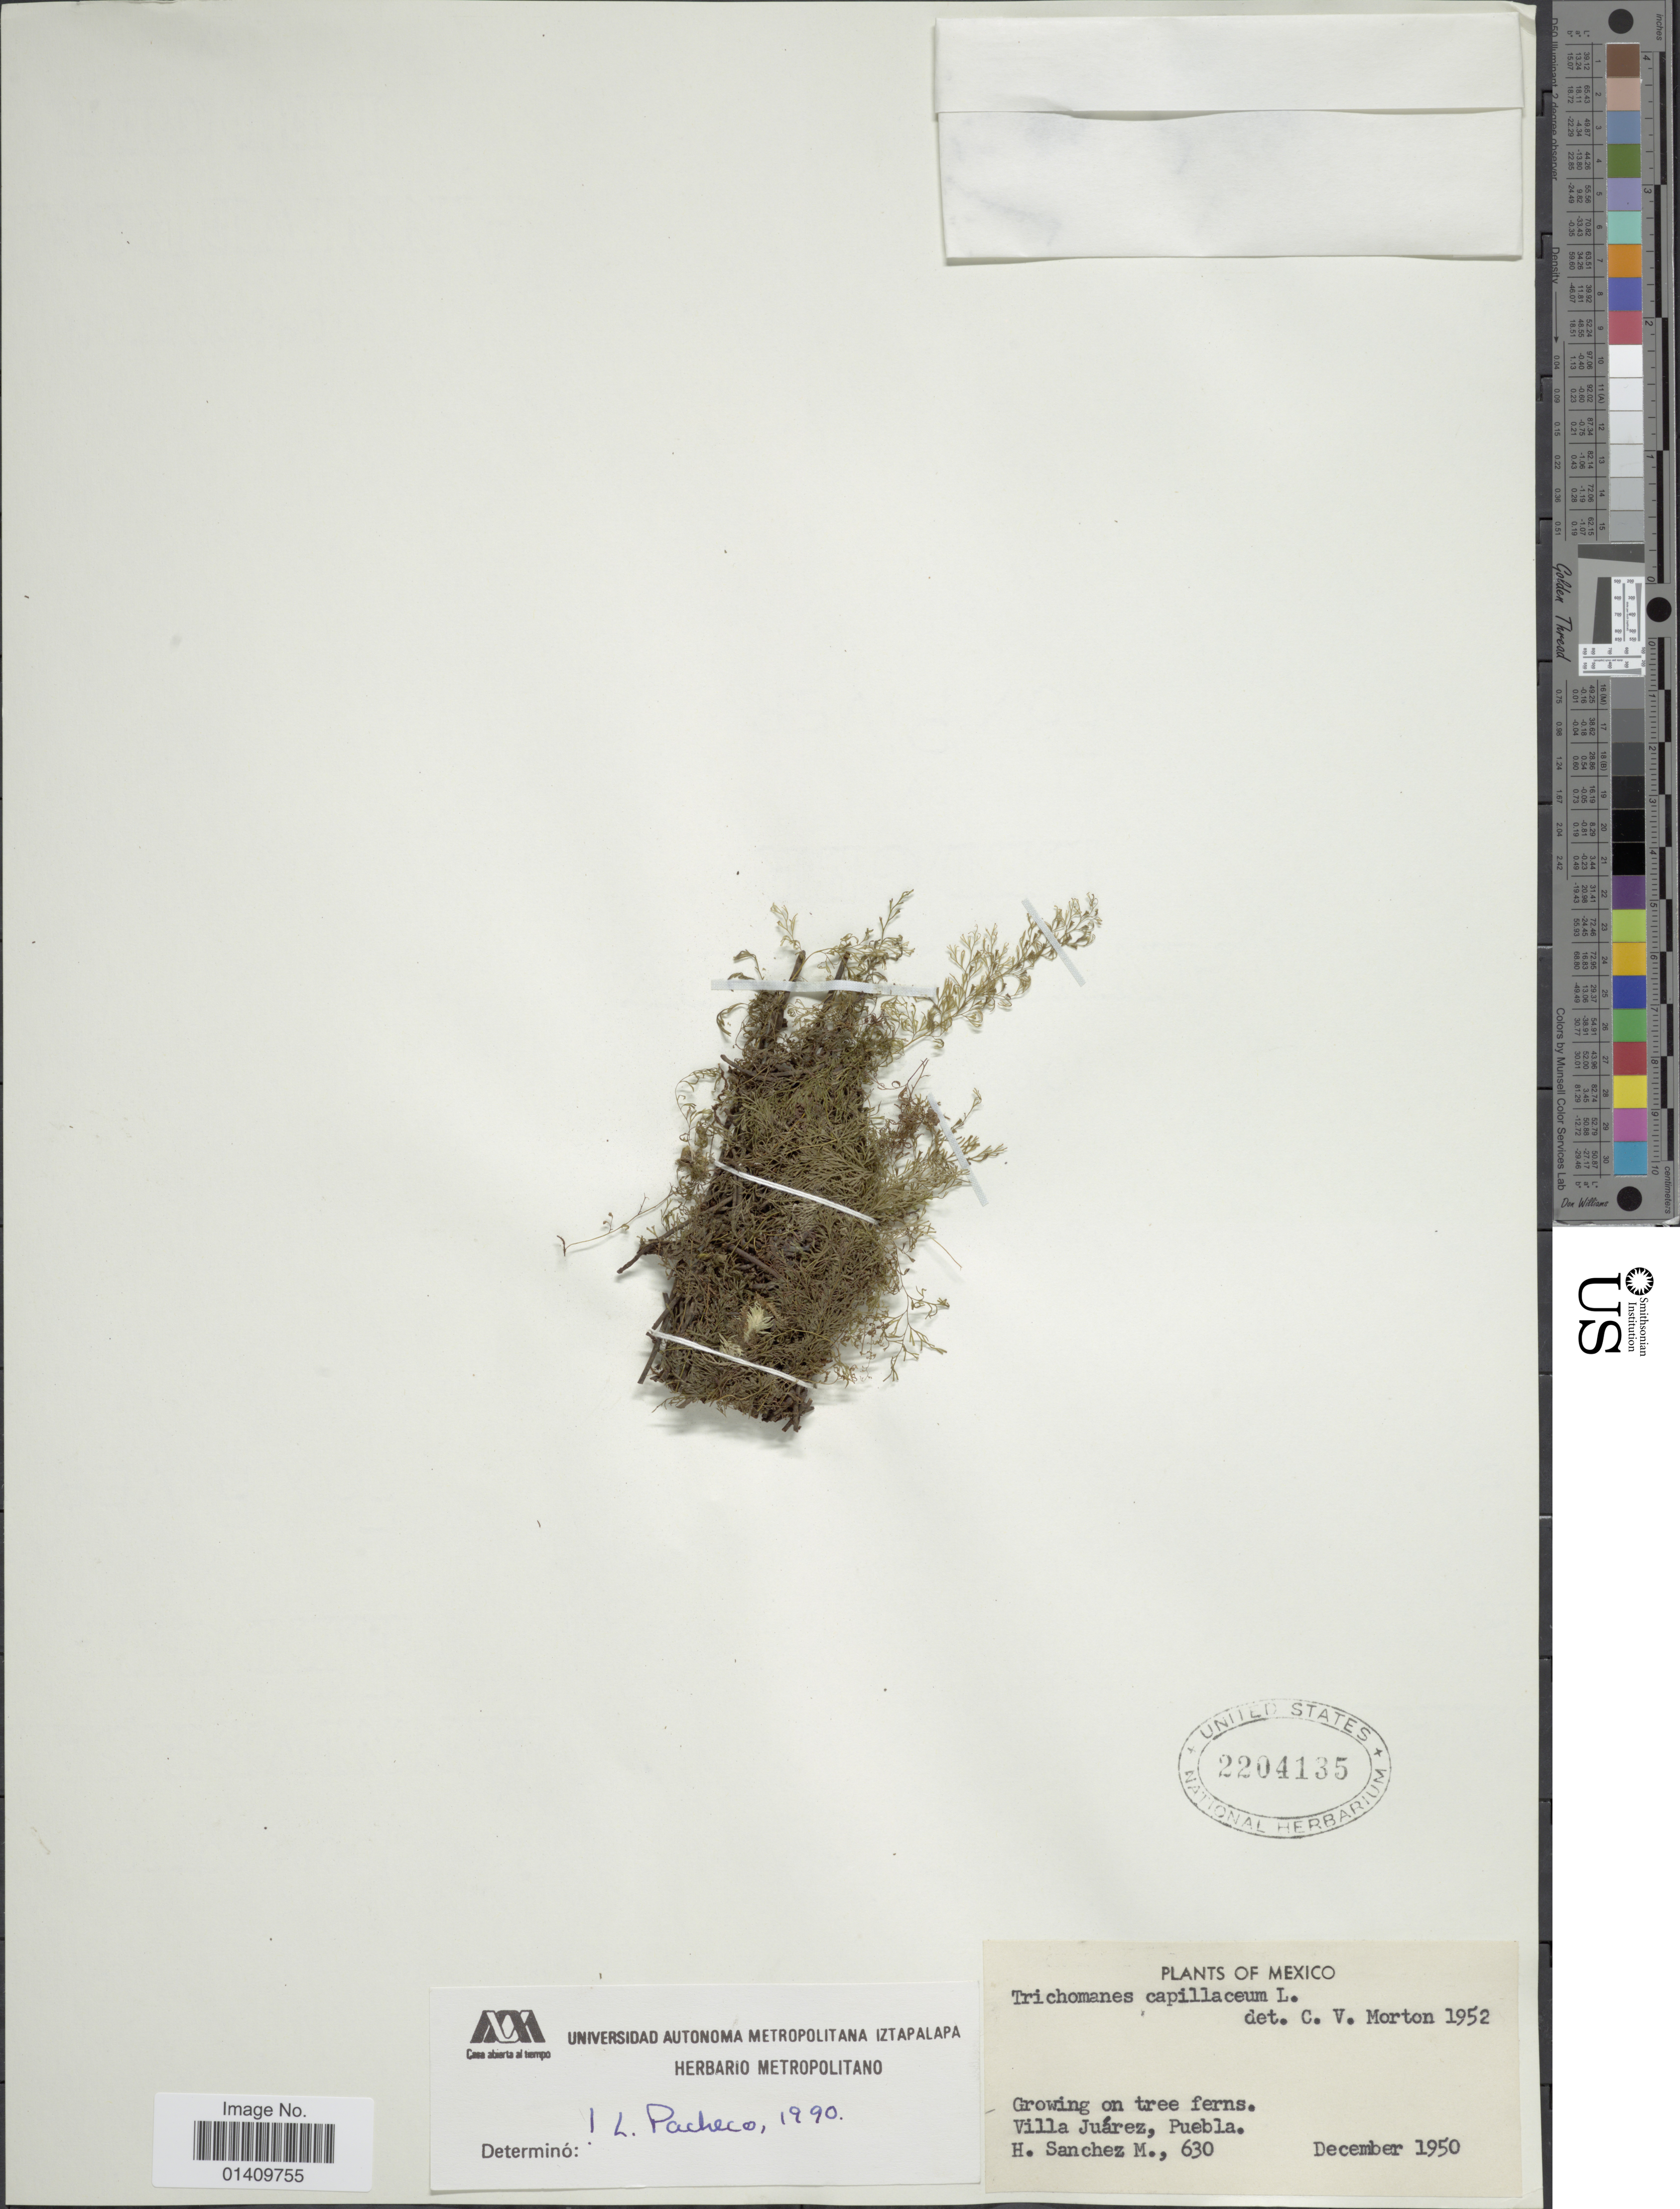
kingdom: Plantae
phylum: Tracheophyta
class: Polypodiopsida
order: Hymenophyllales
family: Hymenophyllaceae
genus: Polyphlebium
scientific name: Polyphlebium capillaceum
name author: (L.) Ebihara & Dubuisson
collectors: H. Sánchez-Mejorada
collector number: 630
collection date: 1950-12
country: Mexico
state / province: Puebla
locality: Villa Juarez Puebla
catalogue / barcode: US 2204135